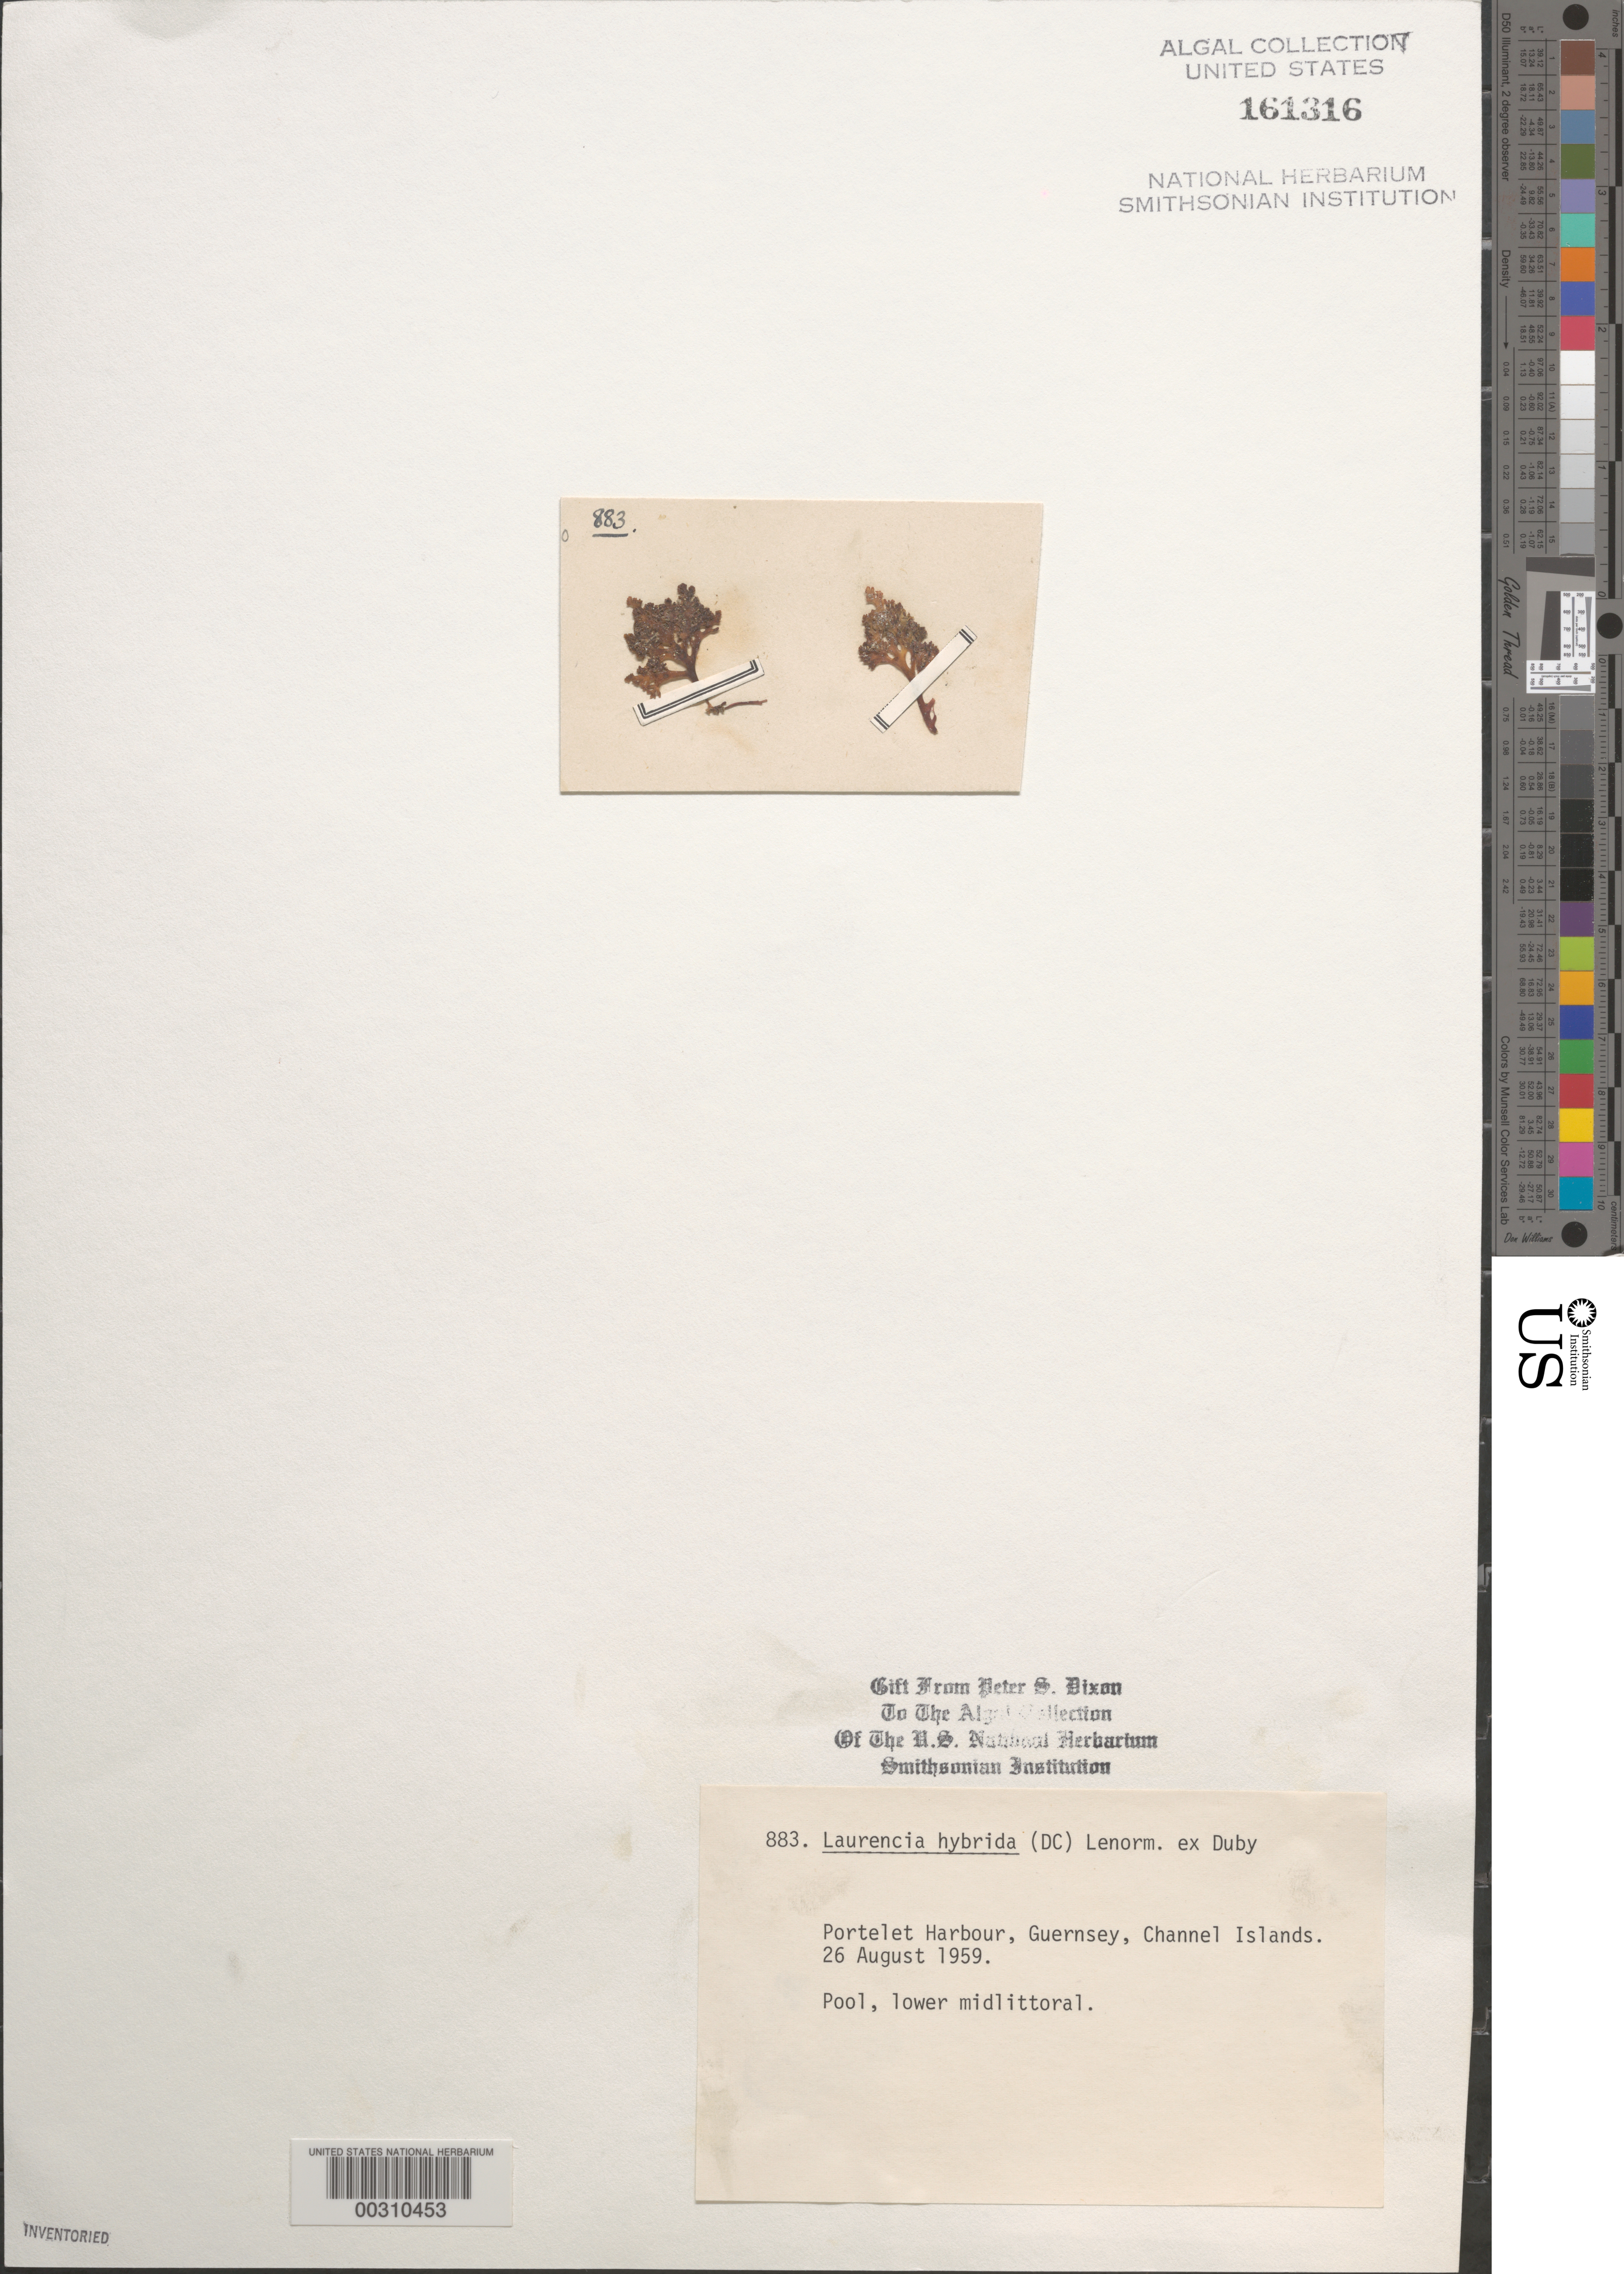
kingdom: Plantae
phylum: Rhodophyta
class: Florideophyceae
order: Ceramiales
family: Rhodomelaceae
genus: Osmundea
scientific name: Osmundea hybrida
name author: (de Candolle) K.W. Nam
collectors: P. S. Dixon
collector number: PSD 883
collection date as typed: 26 Aug 1959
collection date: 1959-08-26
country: United Kingdom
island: Guernsey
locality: Portelet Harbor. Bailiwick of Guernsey.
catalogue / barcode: US 161316